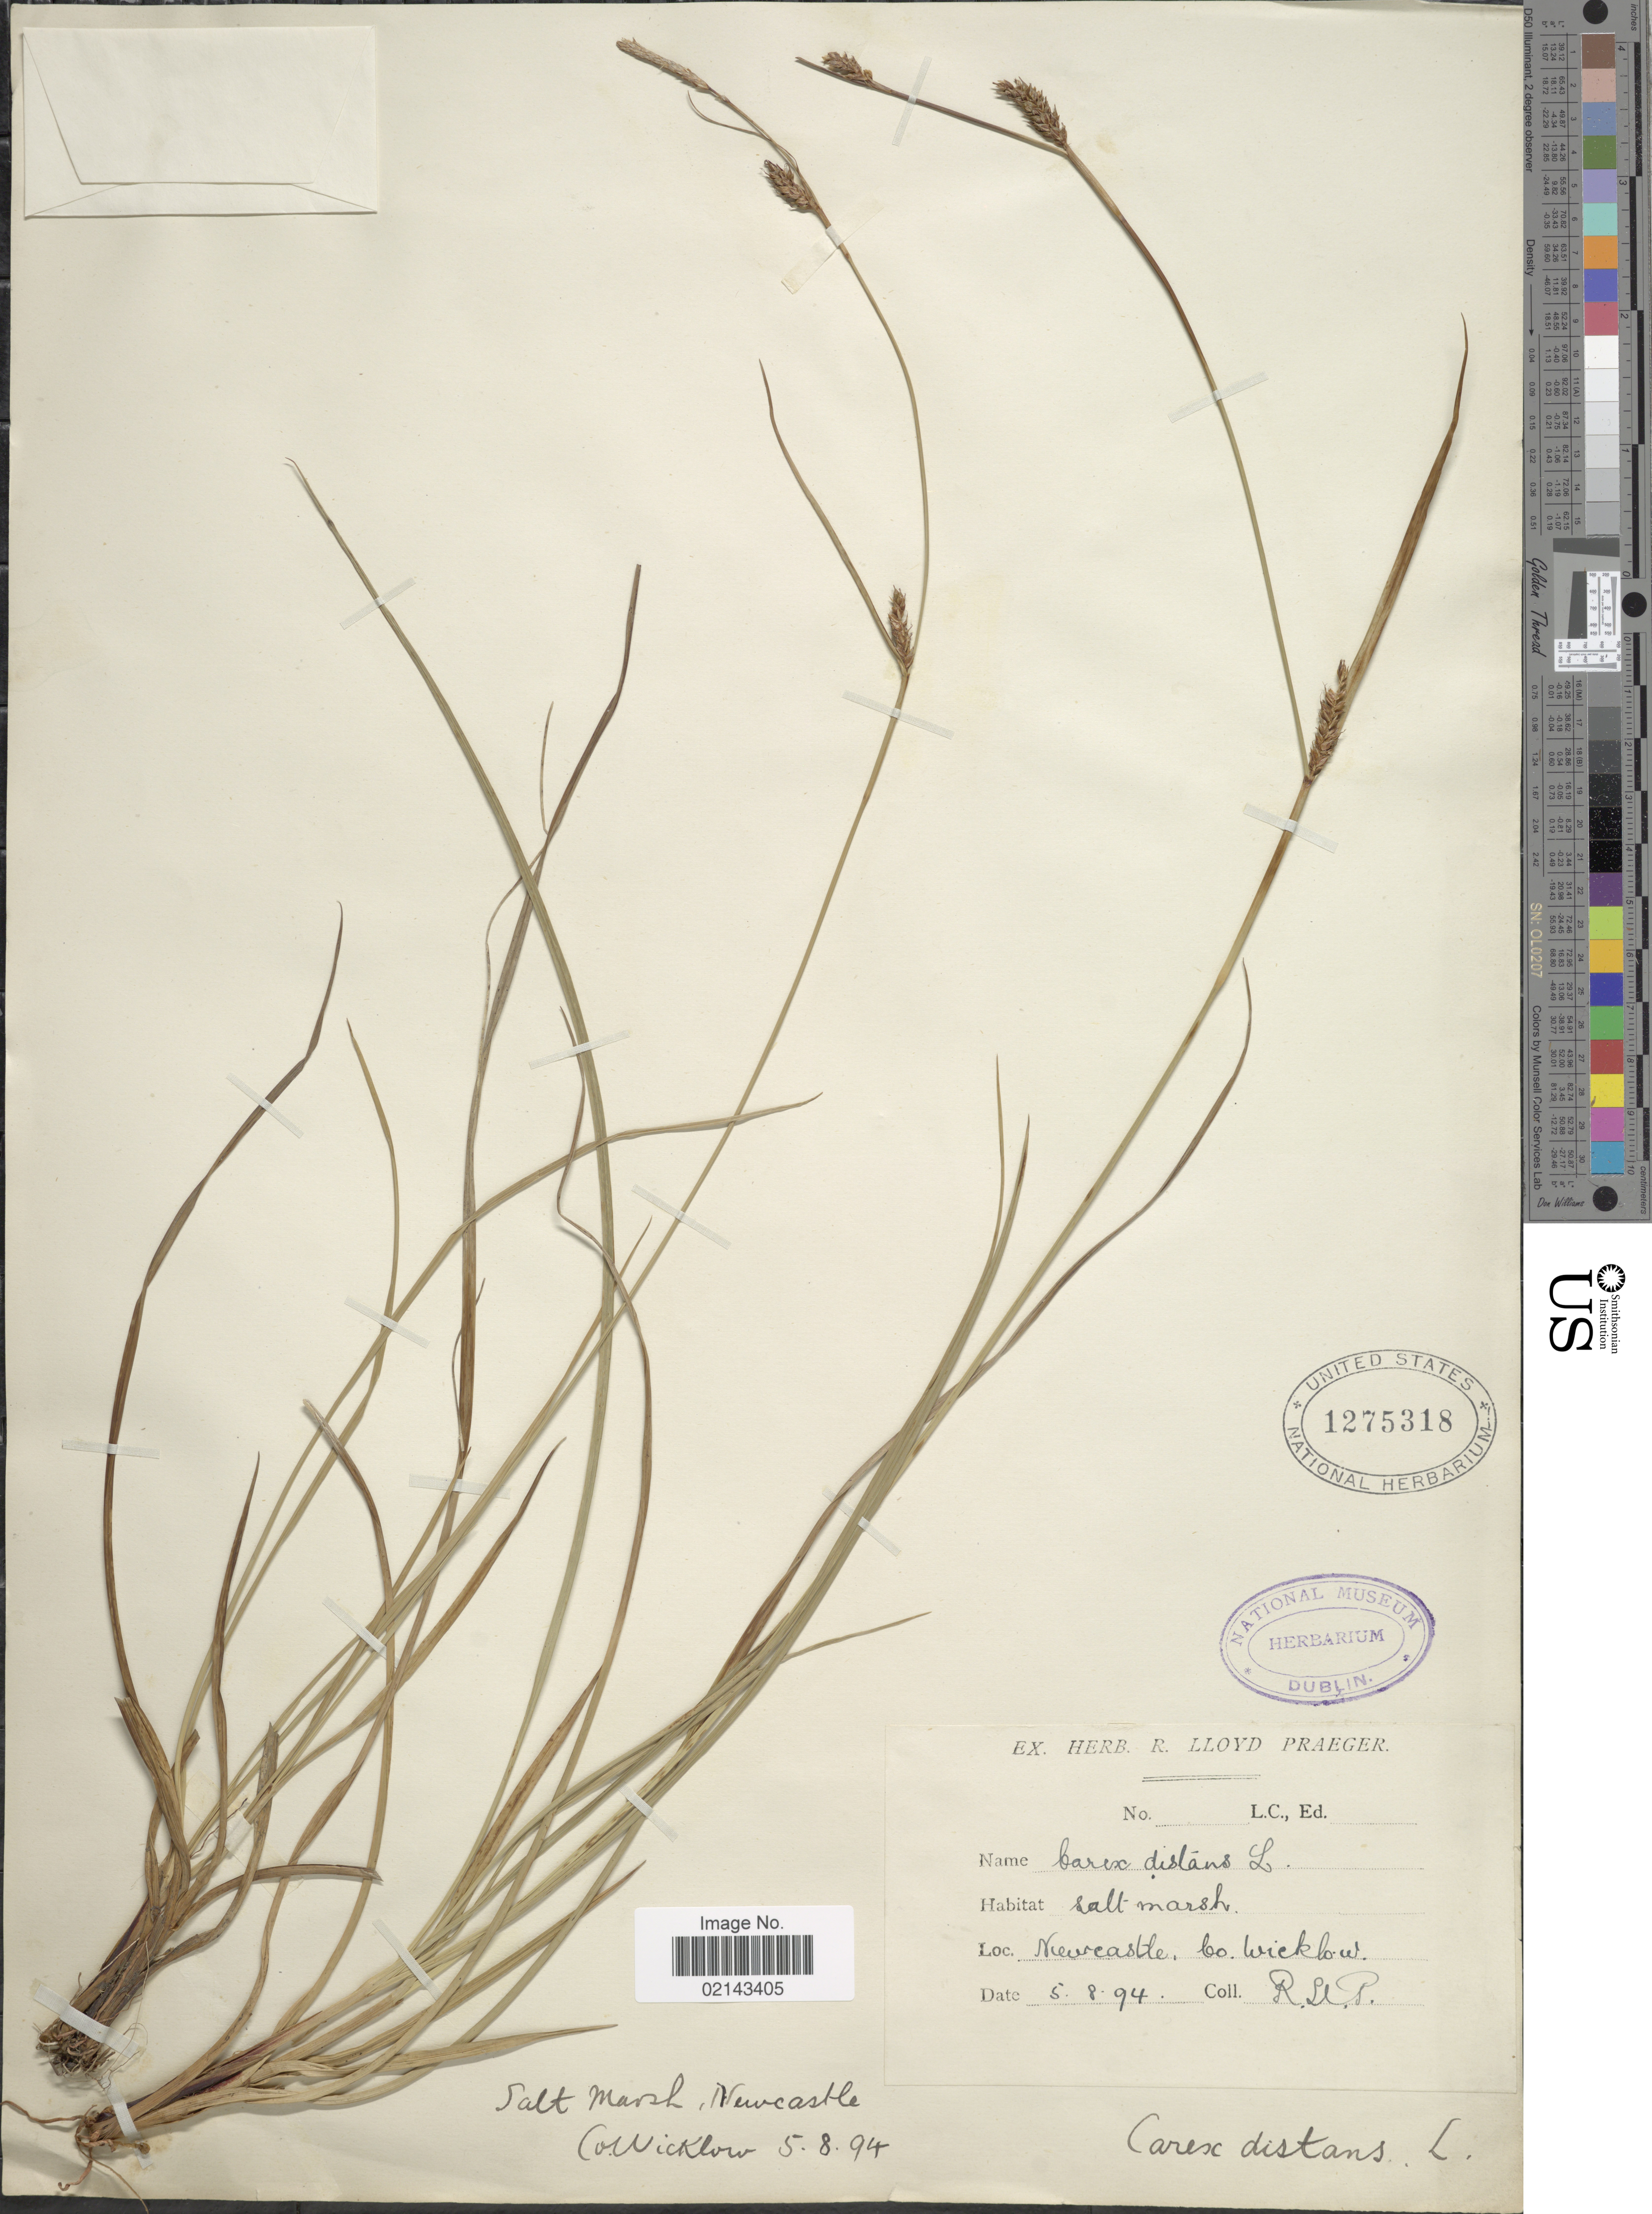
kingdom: Plantae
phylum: Tracheophyta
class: Liliopsida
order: Poales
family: Cyperaceae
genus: Carex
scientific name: Carex distans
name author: L.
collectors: R. Praeger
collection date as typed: Transcribed d/m/y: 5/8/94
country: Ireland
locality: Newcastle, Co Wicklow, Salt marsh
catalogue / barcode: US 1275318